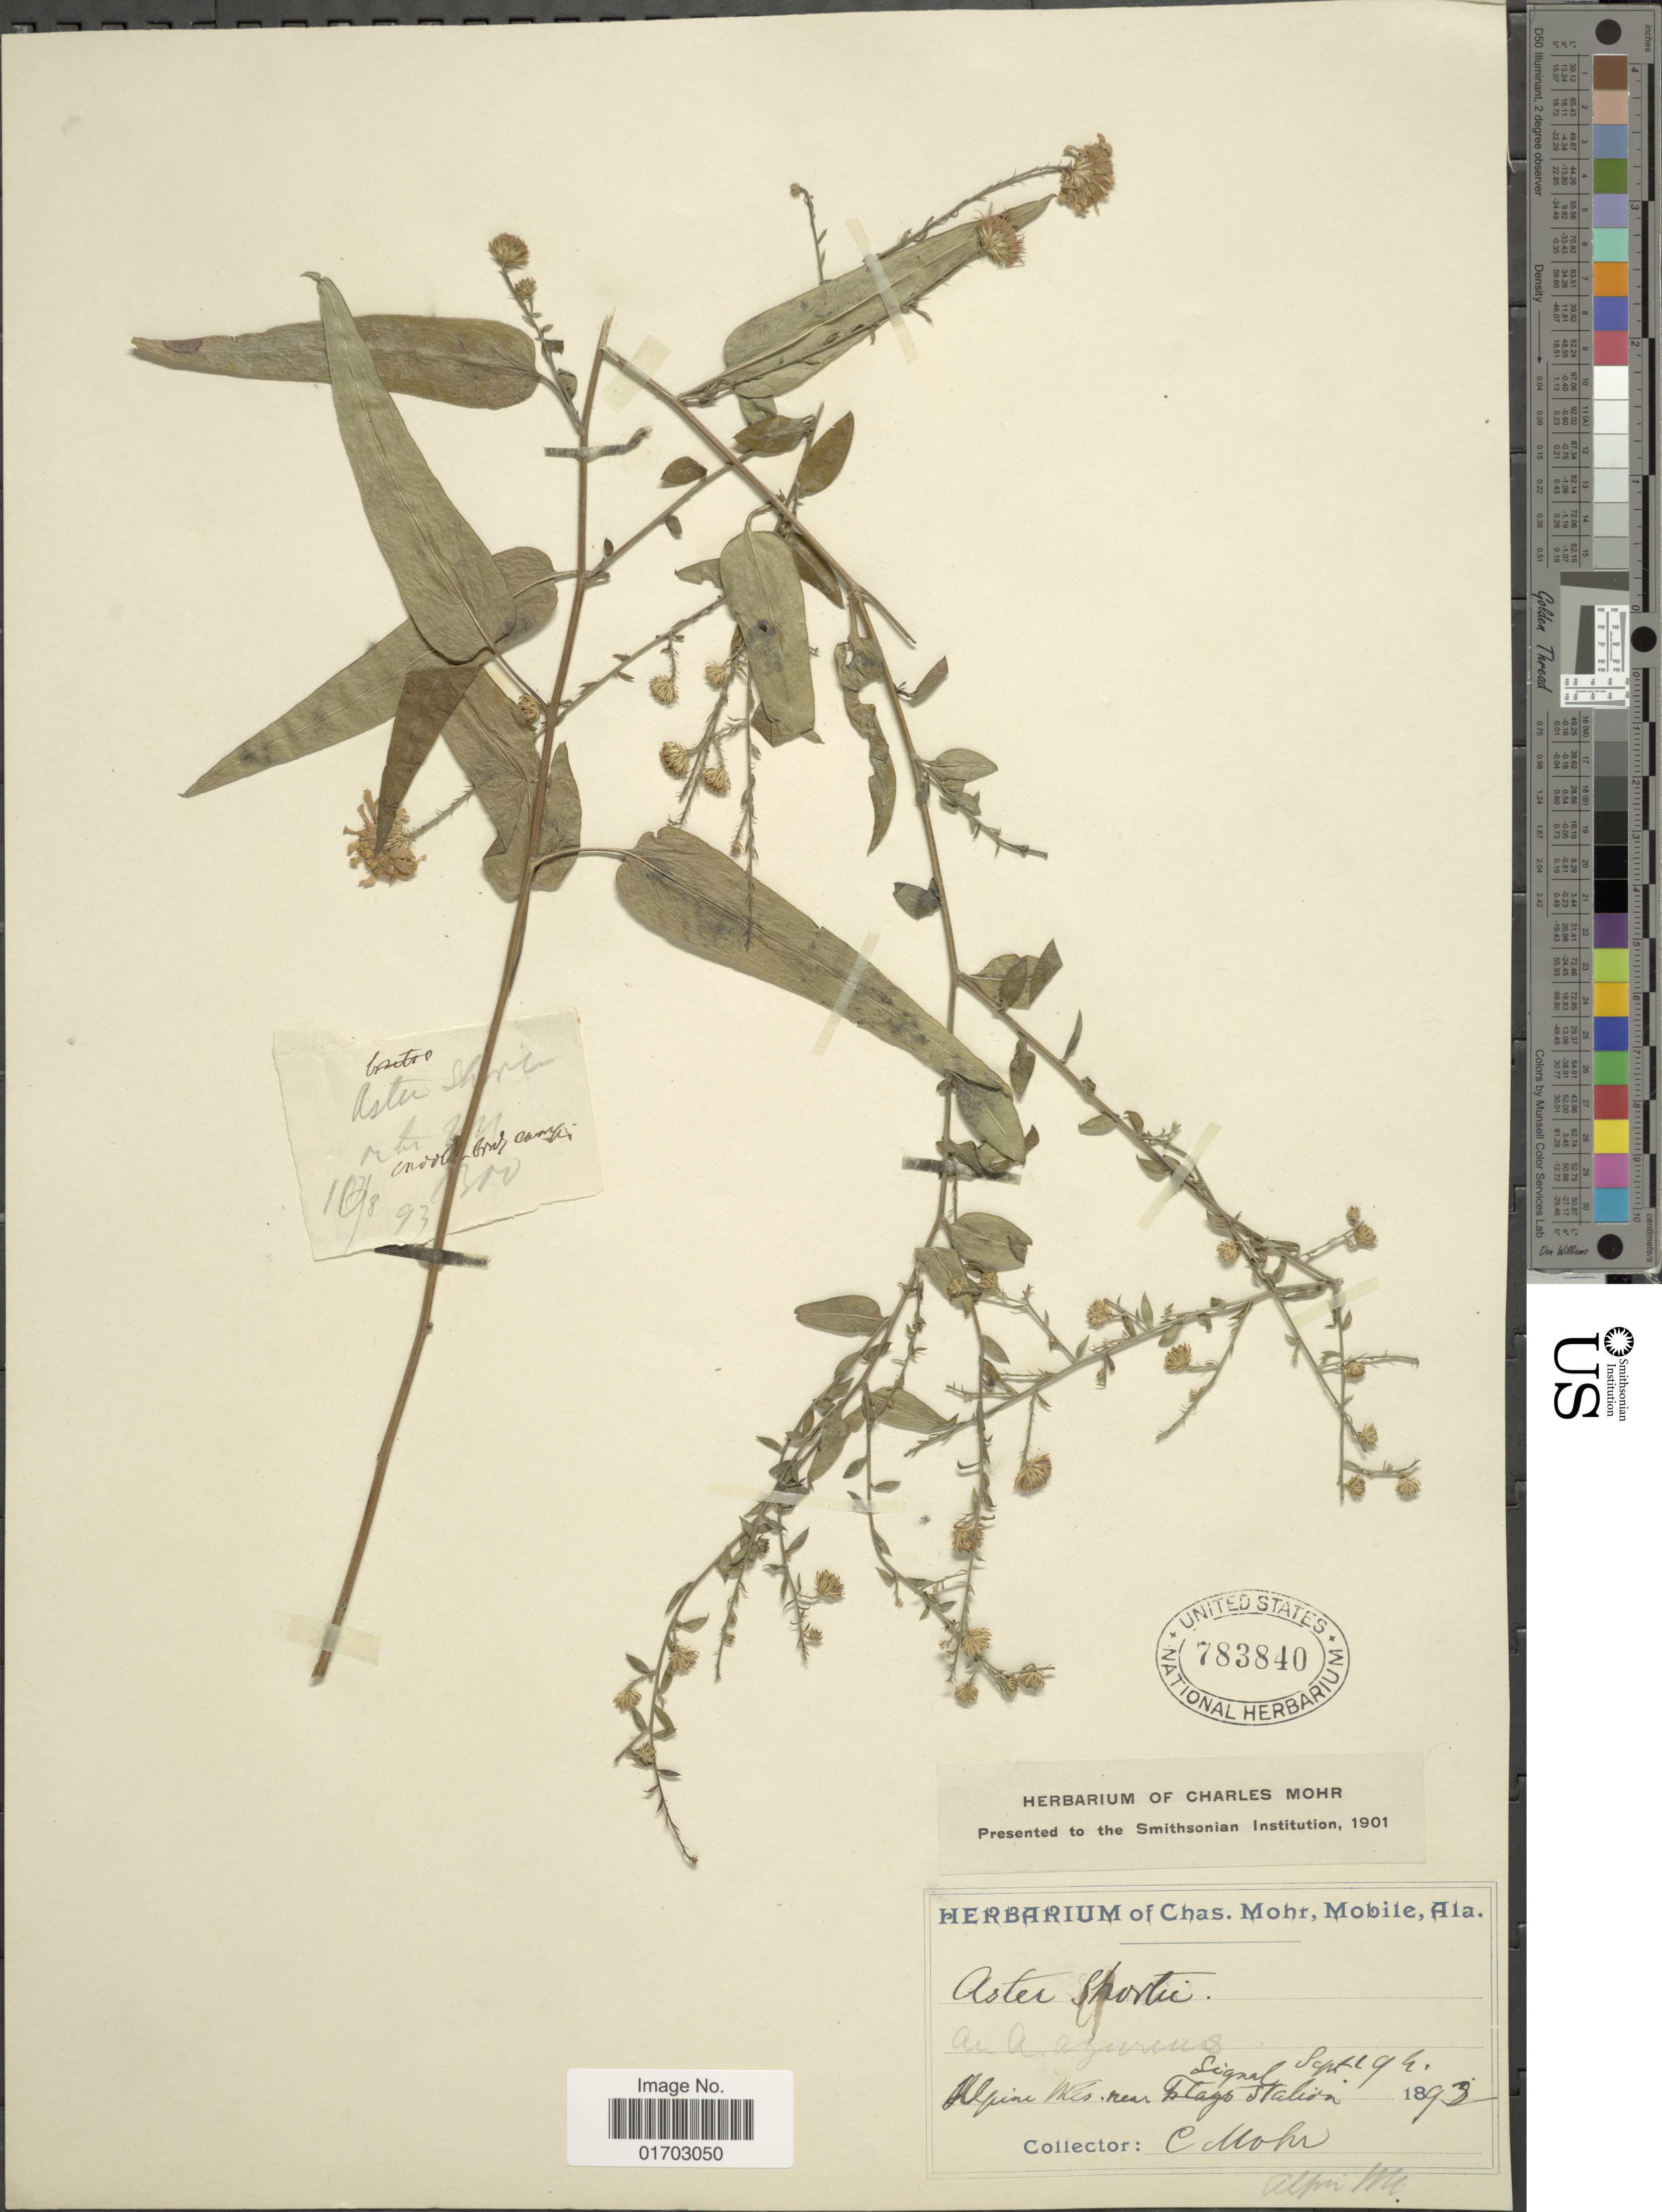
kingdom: Plantae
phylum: Tracheophyta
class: Magnoliopsida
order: Asterales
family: Asteraceae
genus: Symphyotrichum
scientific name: Symphyotrichum shortii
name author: (Lindl.) G.L. Nesom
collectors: C. T. Mohr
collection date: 1893-09-19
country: United States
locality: Alpine Mts, near Signal Station.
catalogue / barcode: US 783840